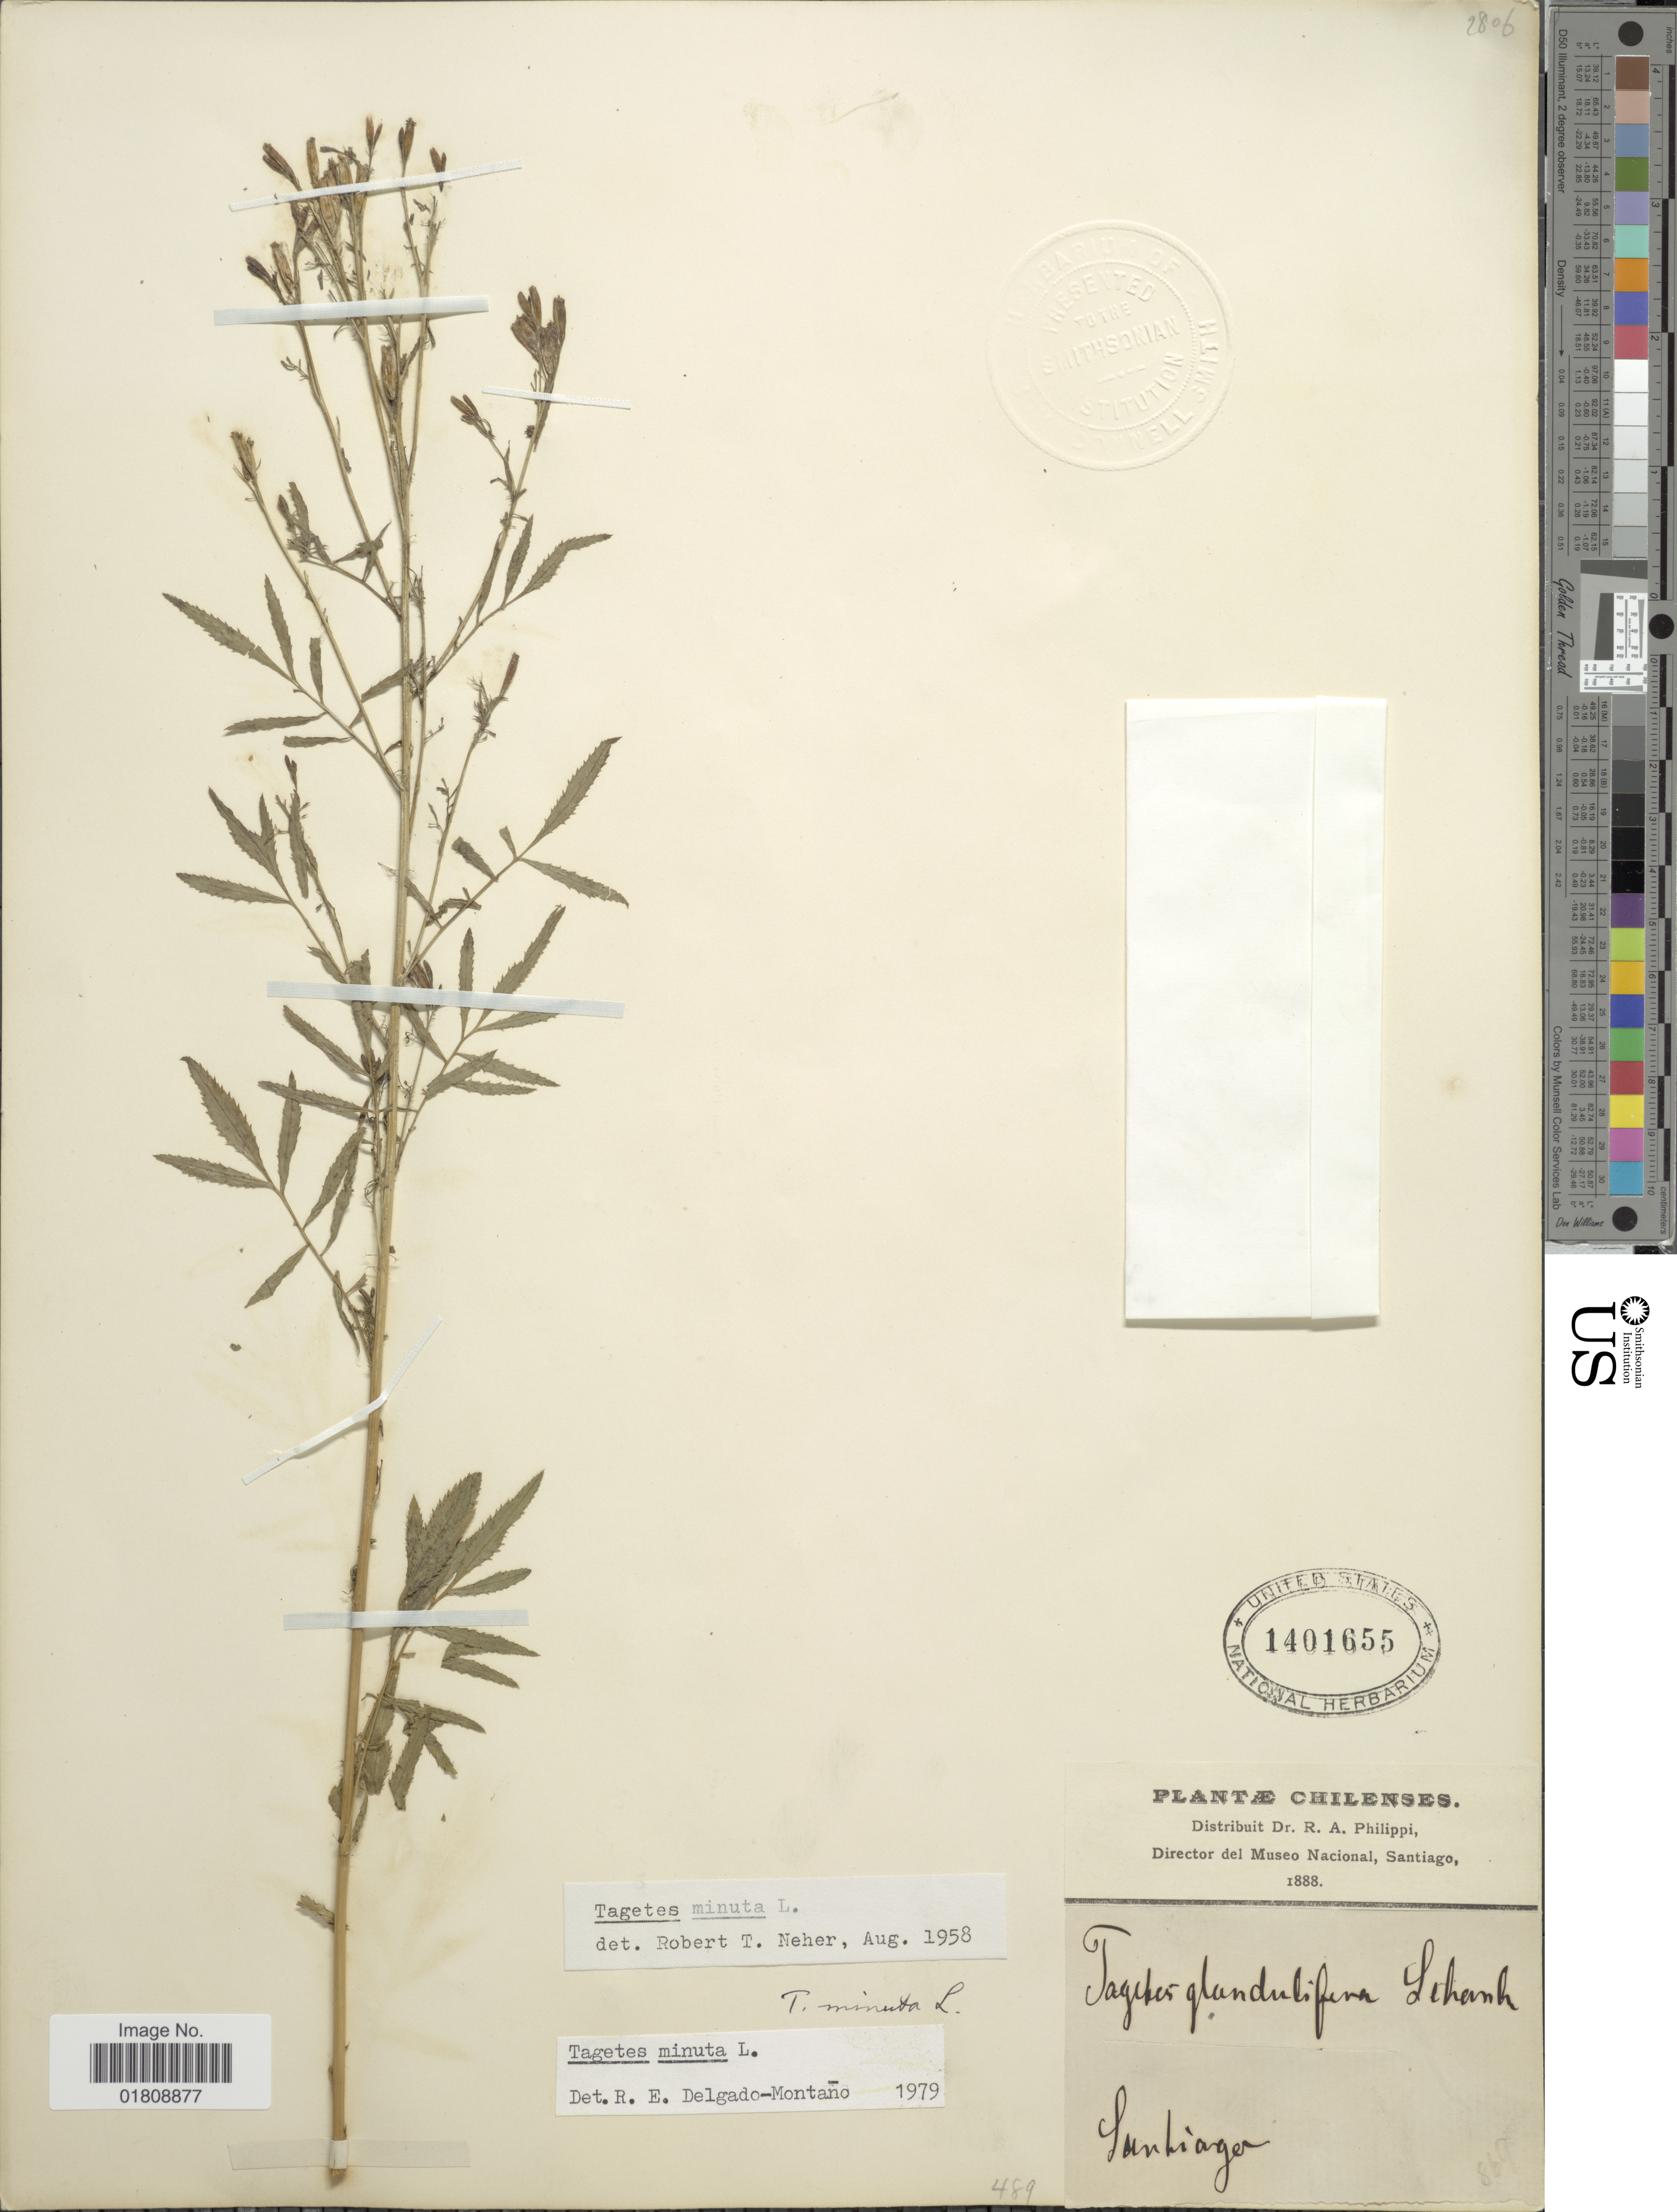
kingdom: Plantae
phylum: Tracheophyta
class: Magnoliopsida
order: Asterales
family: Asteraceae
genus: Tagetes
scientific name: Tagetes minuta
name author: L.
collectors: R. A. Philippi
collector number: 869?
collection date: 1888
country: Chile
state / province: Región Metropolitana (RM)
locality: Santiago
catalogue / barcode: US 1401655